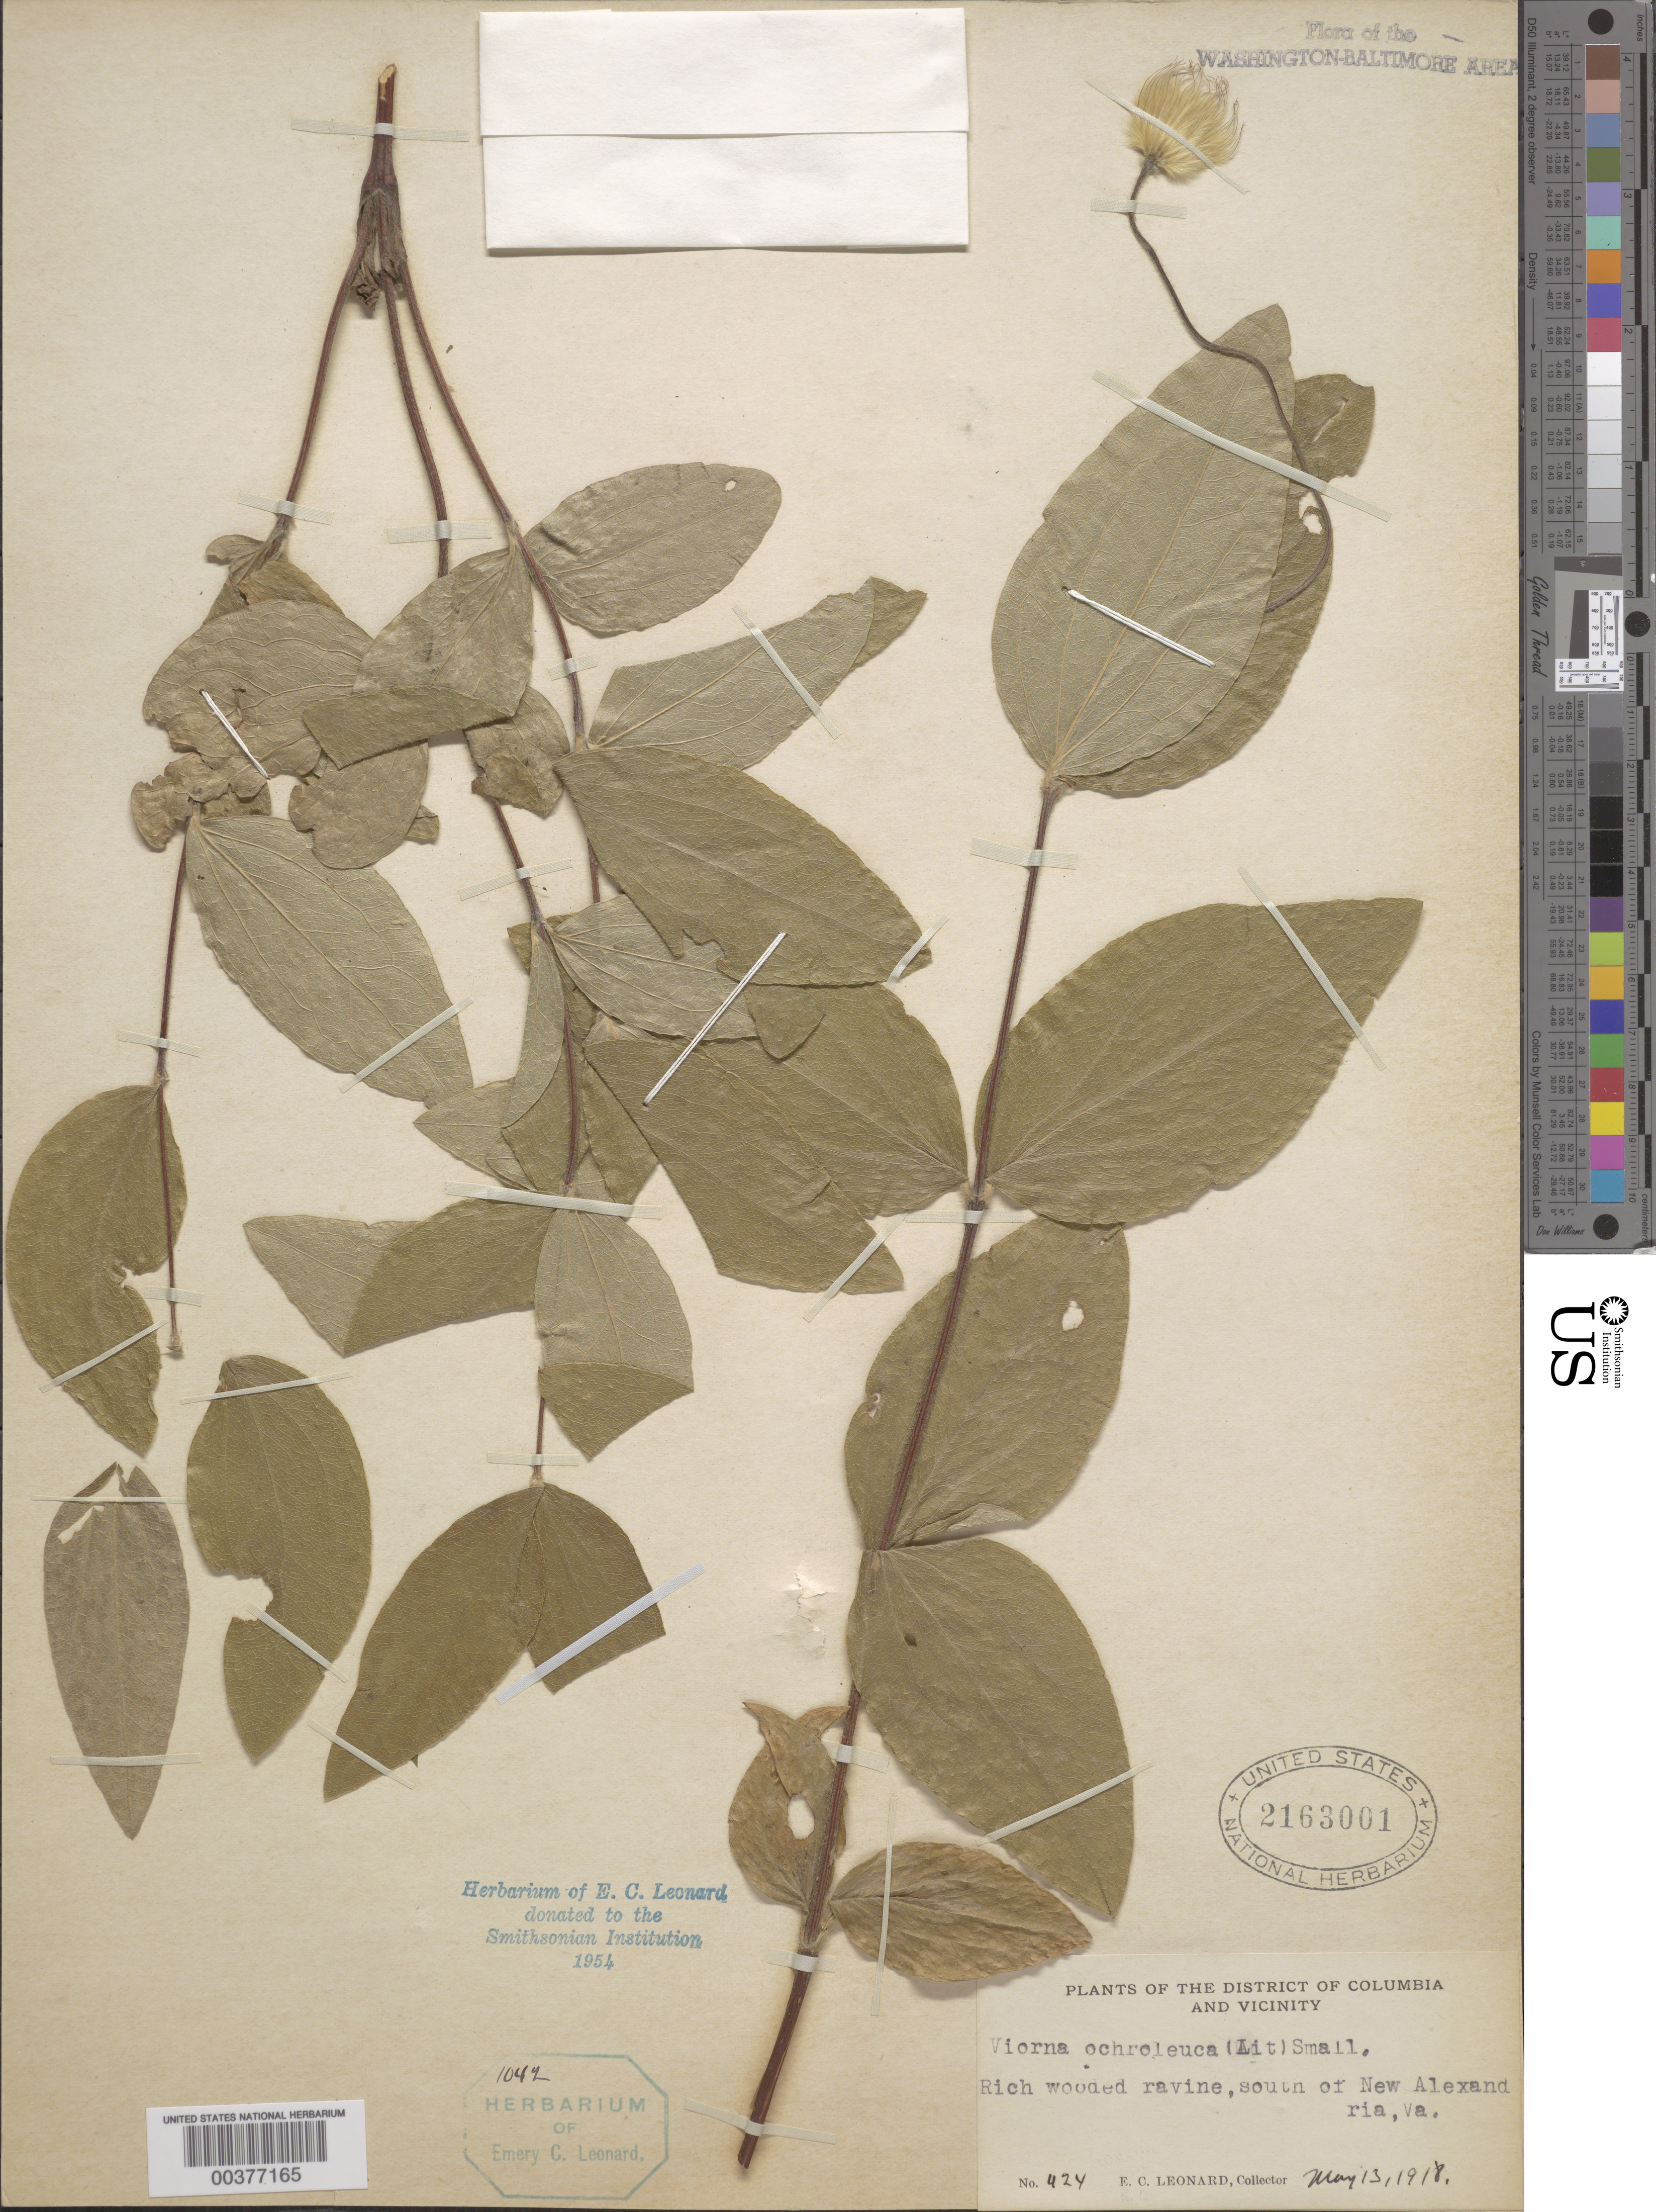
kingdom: Plantae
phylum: Tracheophyta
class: Magnoliopsida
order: Ranunculales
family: Ranunculaceae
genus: Clematis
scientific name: Clematis ochroleuca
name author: Aiton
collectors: E. C. Leonard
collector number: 424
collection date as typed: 13 May 1918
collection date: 1918-05-13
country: United States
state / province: Virginia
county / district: Fairfax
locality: South of Alexandria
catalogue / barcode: US 2163001